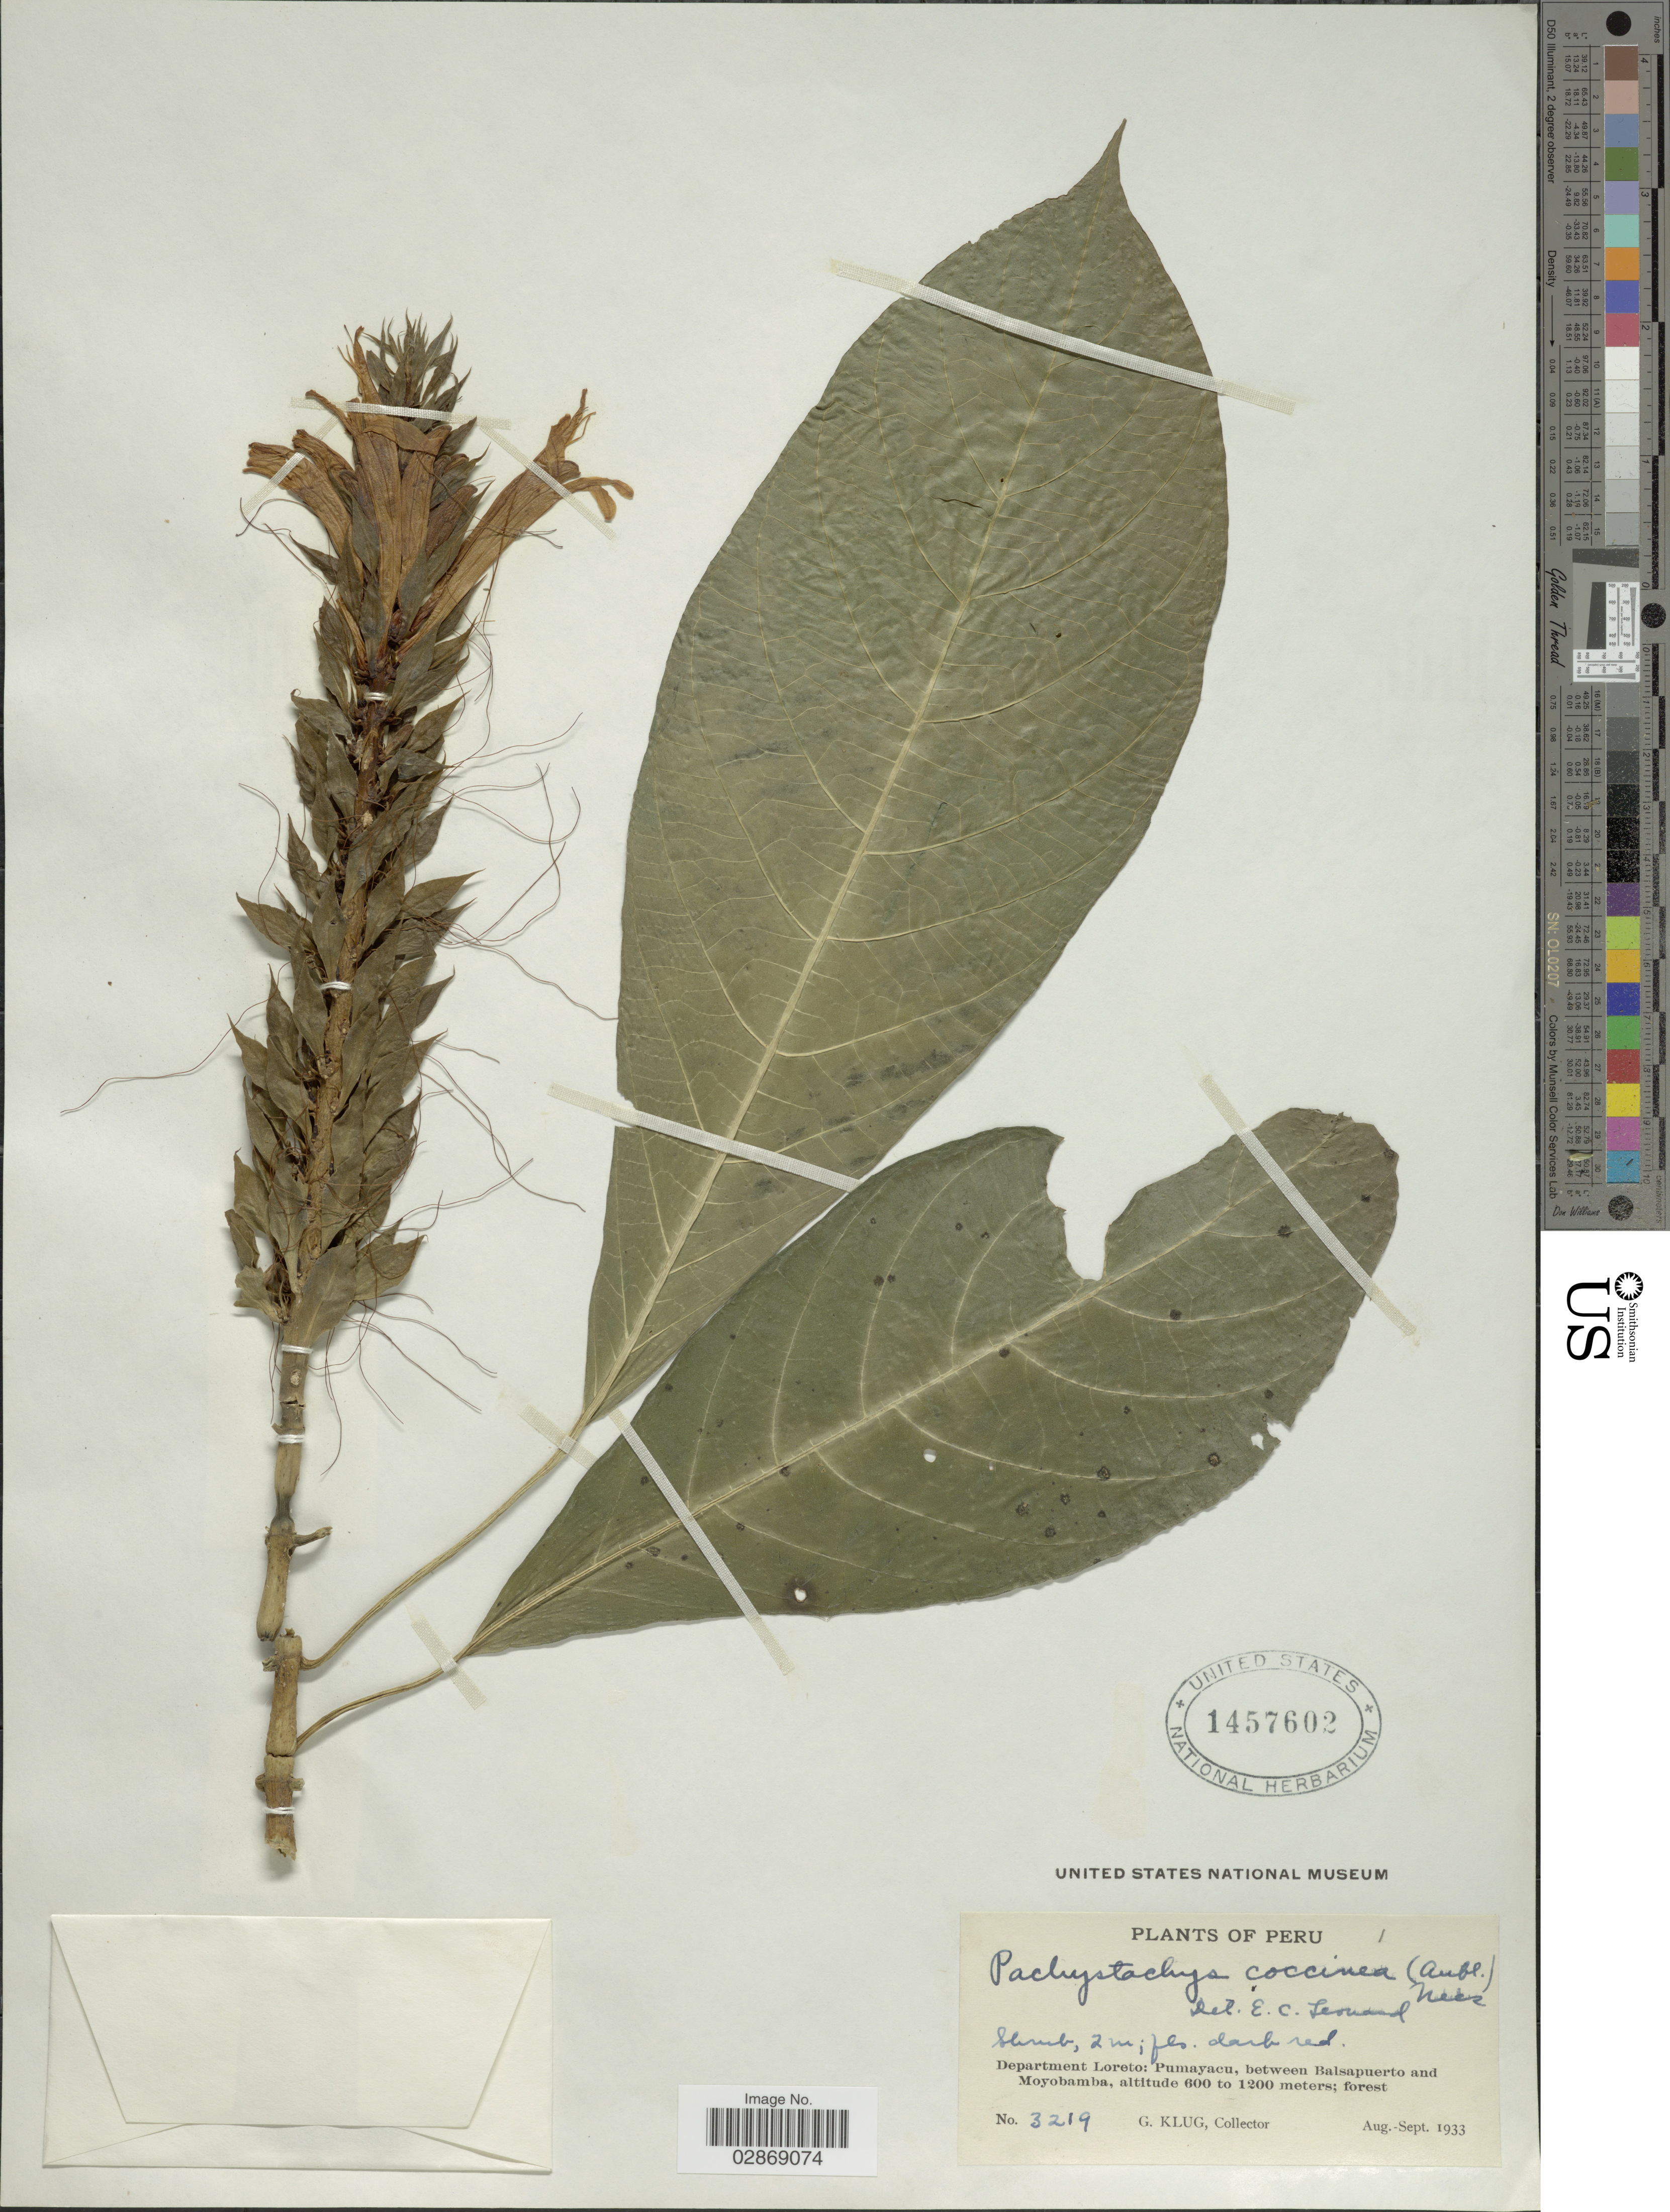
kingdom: Plantae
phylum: Tracheophyta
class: Magnoliopsida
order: Lamiales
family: Acanthaceae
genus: Pachystachys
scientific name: Pachystachys spicata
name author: (Ruiz & Pav.) Wassh.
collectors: G. Klug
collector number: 3219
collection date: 1933-08/1933-09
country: Peru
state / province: Loreto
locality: Department Loreto: Pumayacu, between Balsapuerto and Moyobamba.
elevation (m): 600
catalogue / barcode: US 1457602